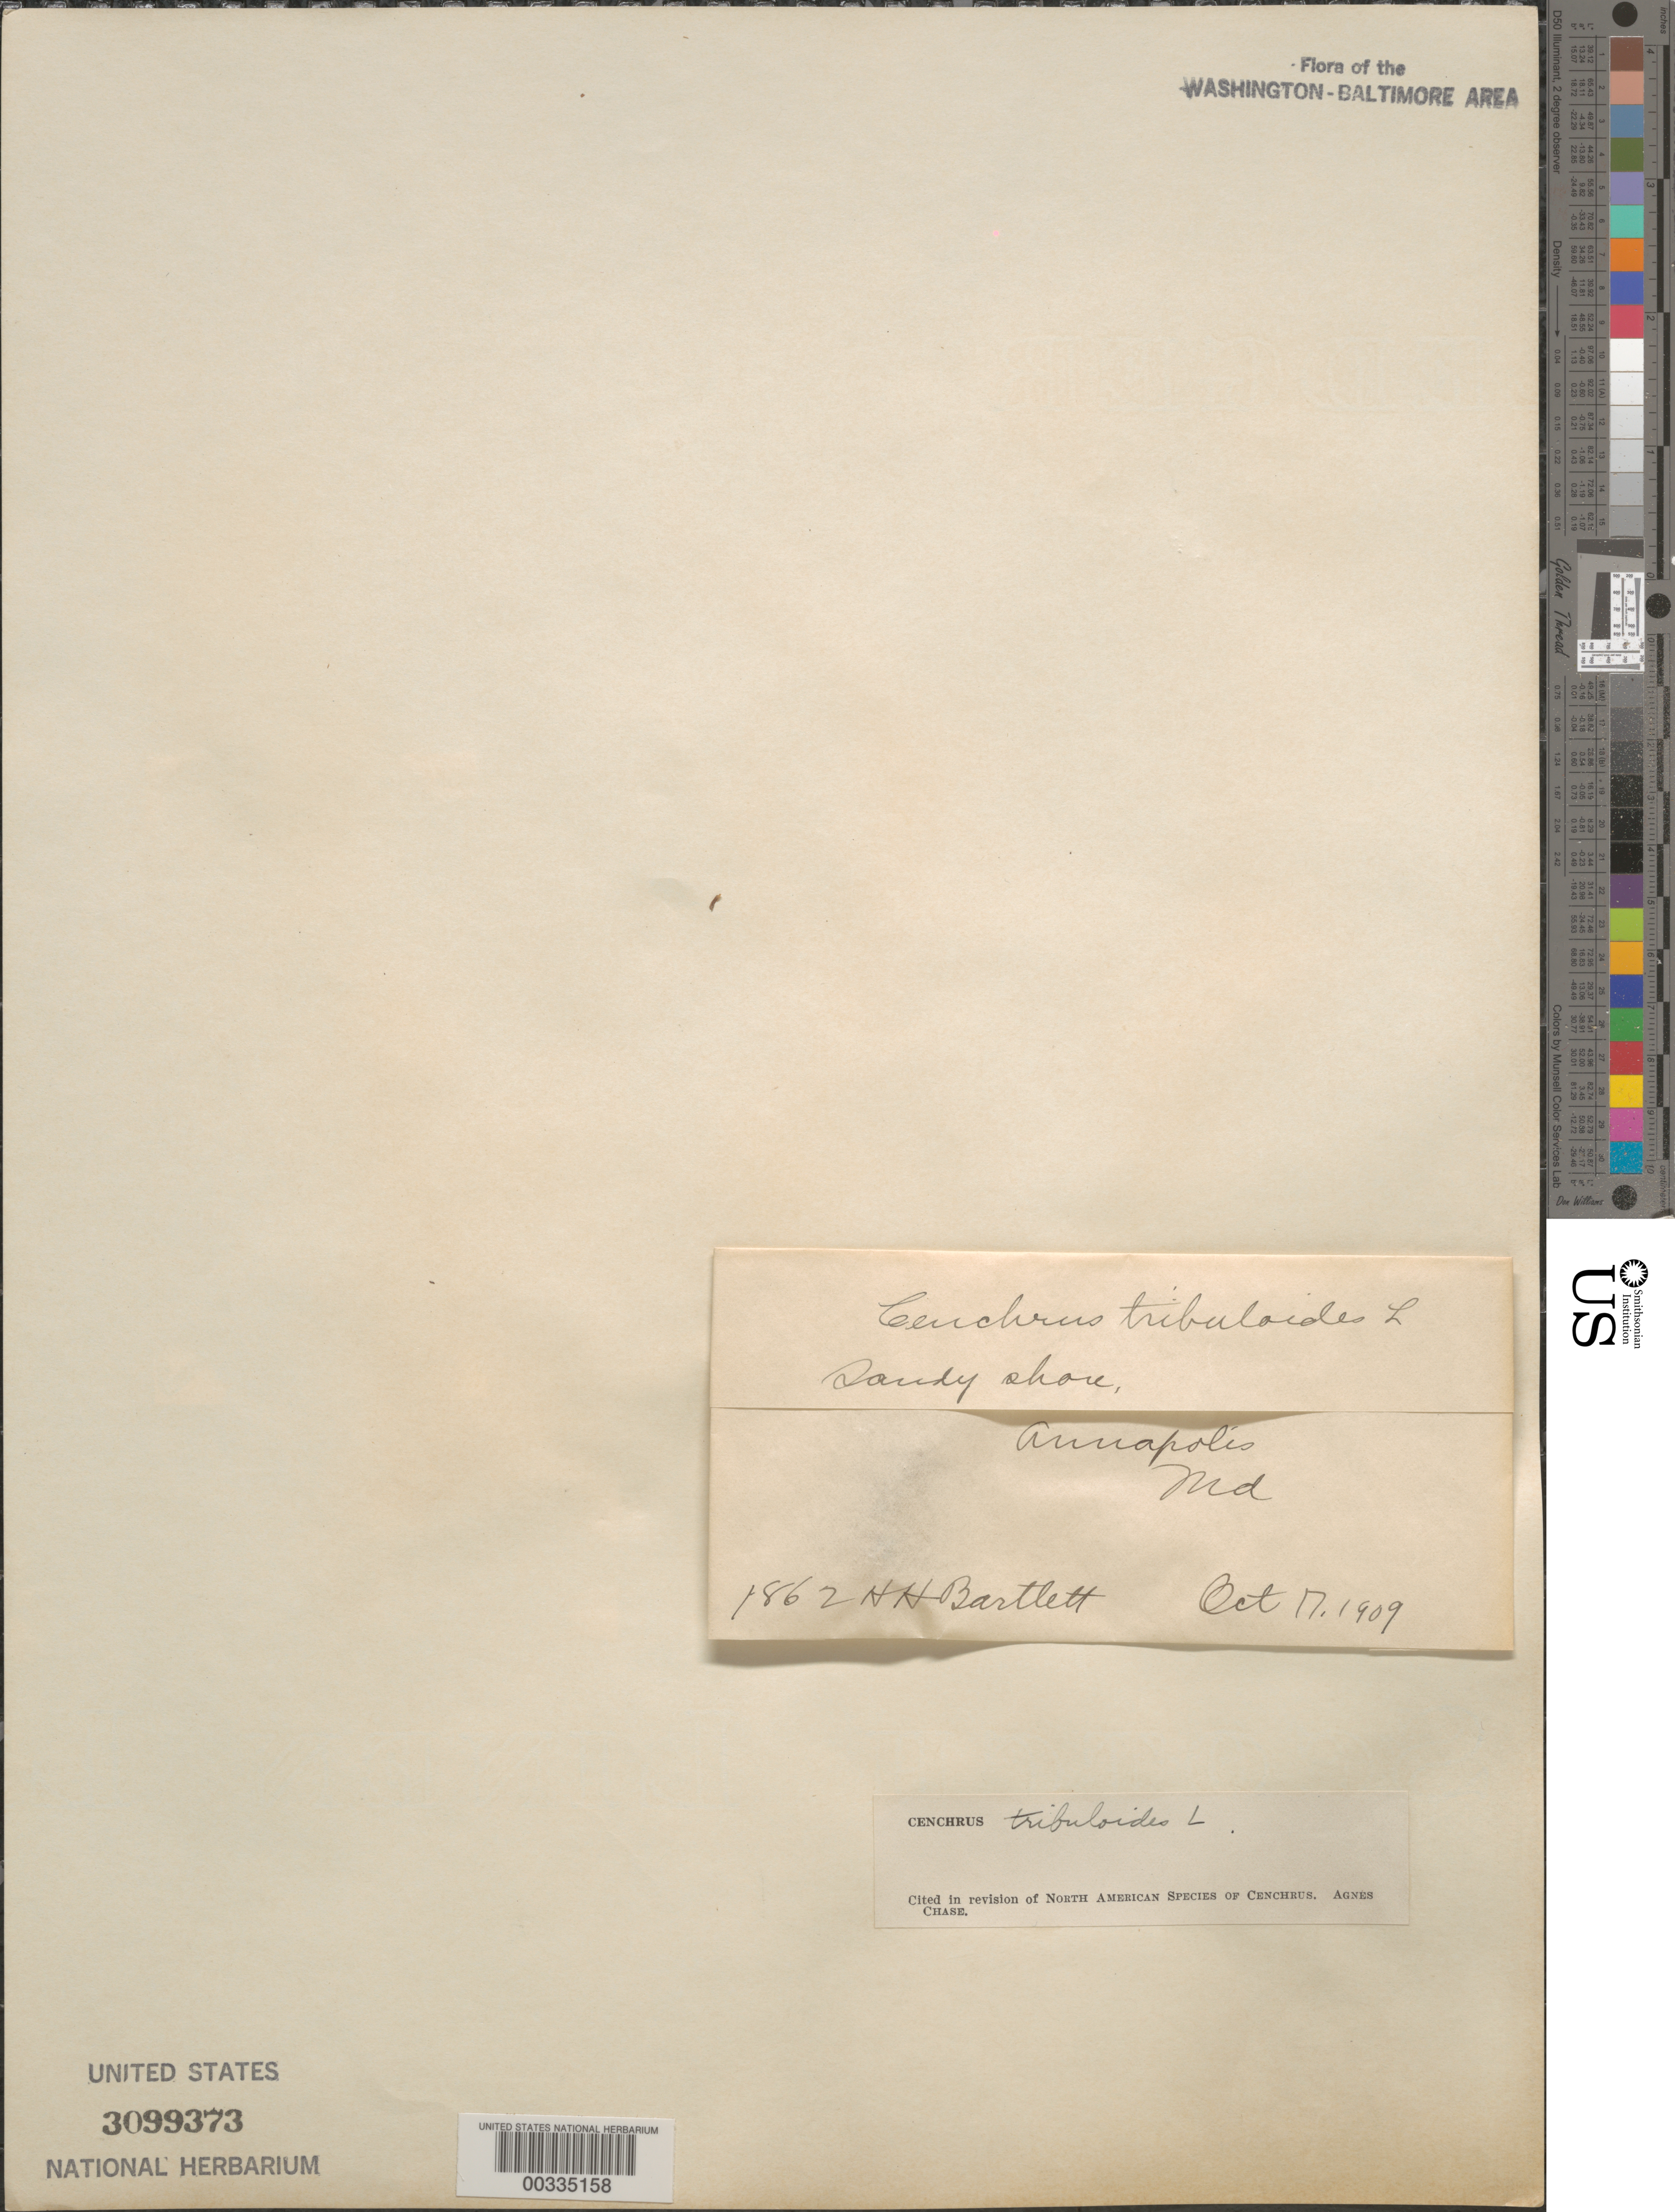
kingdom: Plantae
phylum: Tracheophyta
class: Liliopsida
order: Poales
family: Poaceae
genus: Cenchrus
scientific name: Cenchrus tribuloides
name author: L.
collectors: H. H. Bartlett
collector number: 1862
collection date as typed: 17 Oct 1909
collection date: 1909-10-17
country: United States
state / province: Maryland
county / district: Anne Arundel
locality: Annapolis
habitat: Sandy shore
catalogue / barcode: US 3099373